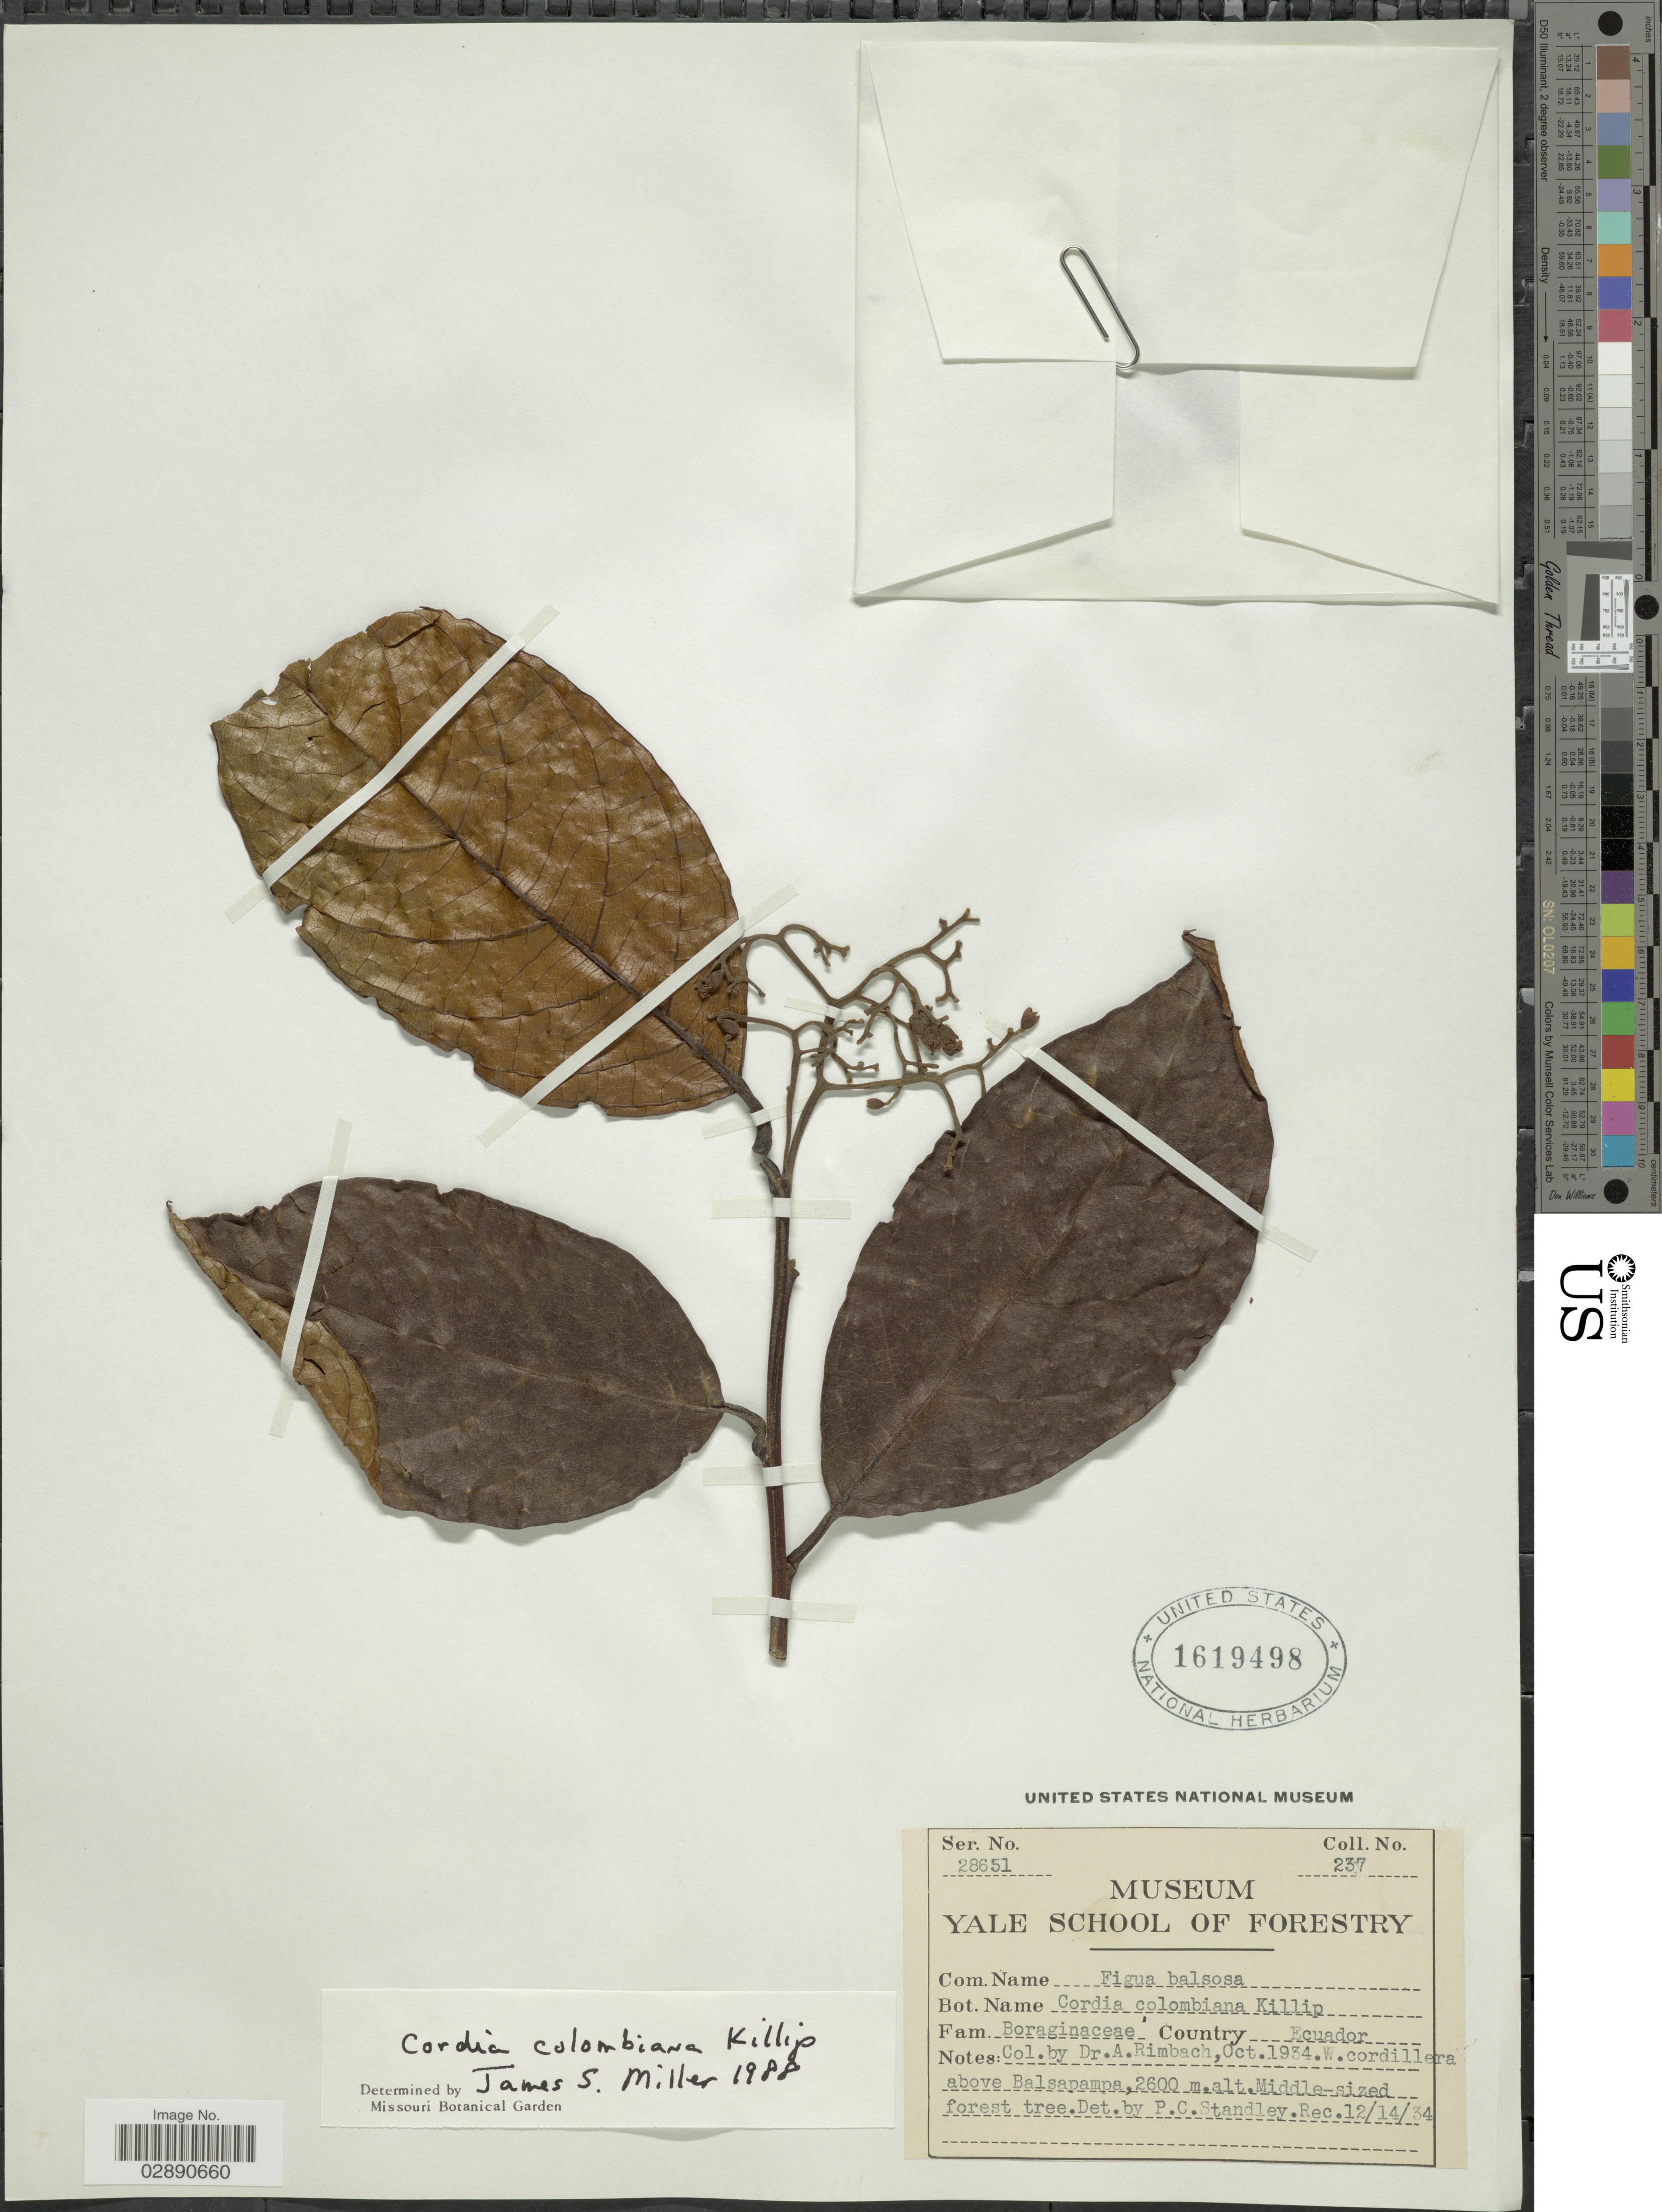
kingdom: Plantae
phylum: Tracheophyta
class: Magnoliopsida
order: Boraginales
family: Cordiaceae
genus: Cordia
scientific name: Cordia colombiana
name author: Killip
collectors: A. Rimbach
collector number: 237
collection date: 1934-10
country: Ecuador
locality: W. cordillera, above Balsapampa.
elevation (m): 2600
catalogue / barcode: US 1619498